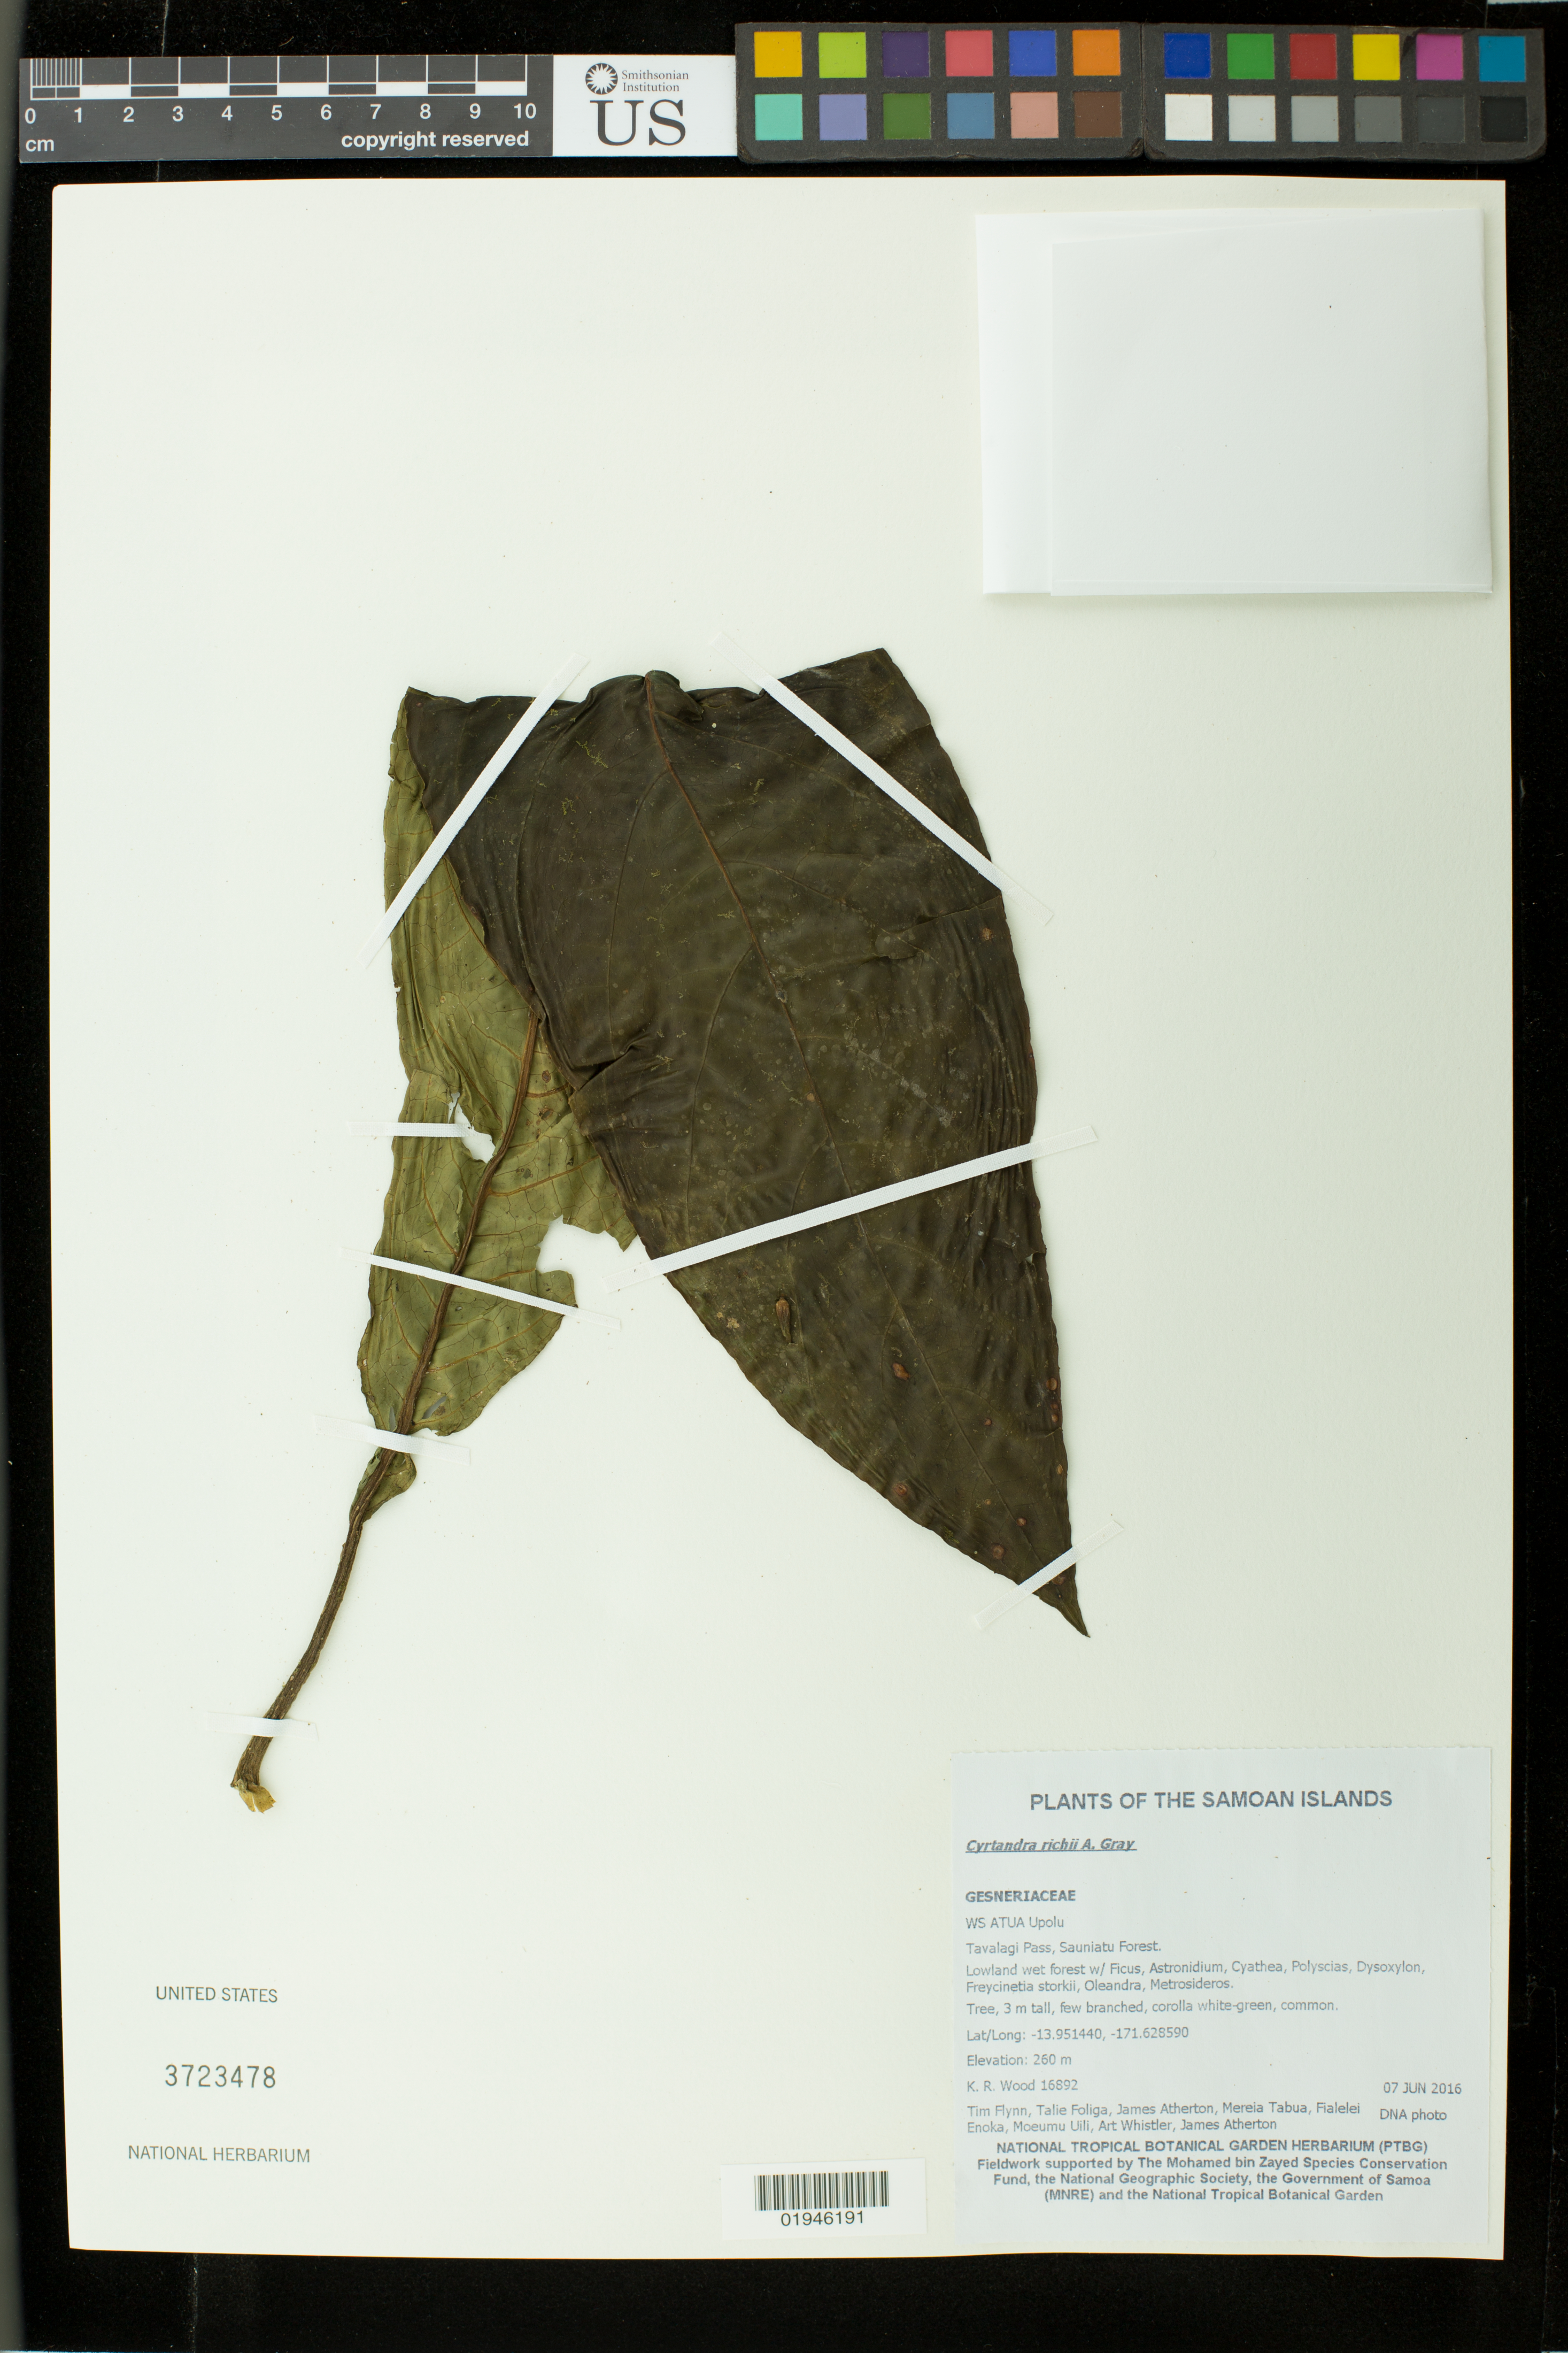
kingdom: Plantae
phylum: Tracheophyta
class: Magnoliopsida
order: Lamiales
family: Gesneriaceae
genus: Cyrtandra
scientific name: Cyrtandra richii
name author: A. Gray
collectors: K. R. Wood, T. W. Flynn, T. Foliga, J. Atherton, M. Tabua, F. Enoka, M. Uili & A. Whistler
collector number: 16892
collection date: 2016-06-07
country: Samoa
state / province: Atua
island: Upolu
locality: Upolu, Tavalagi Pass, Sauniatu Forest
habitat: Lowland wet forest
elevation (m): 260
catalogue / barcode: US 3723478